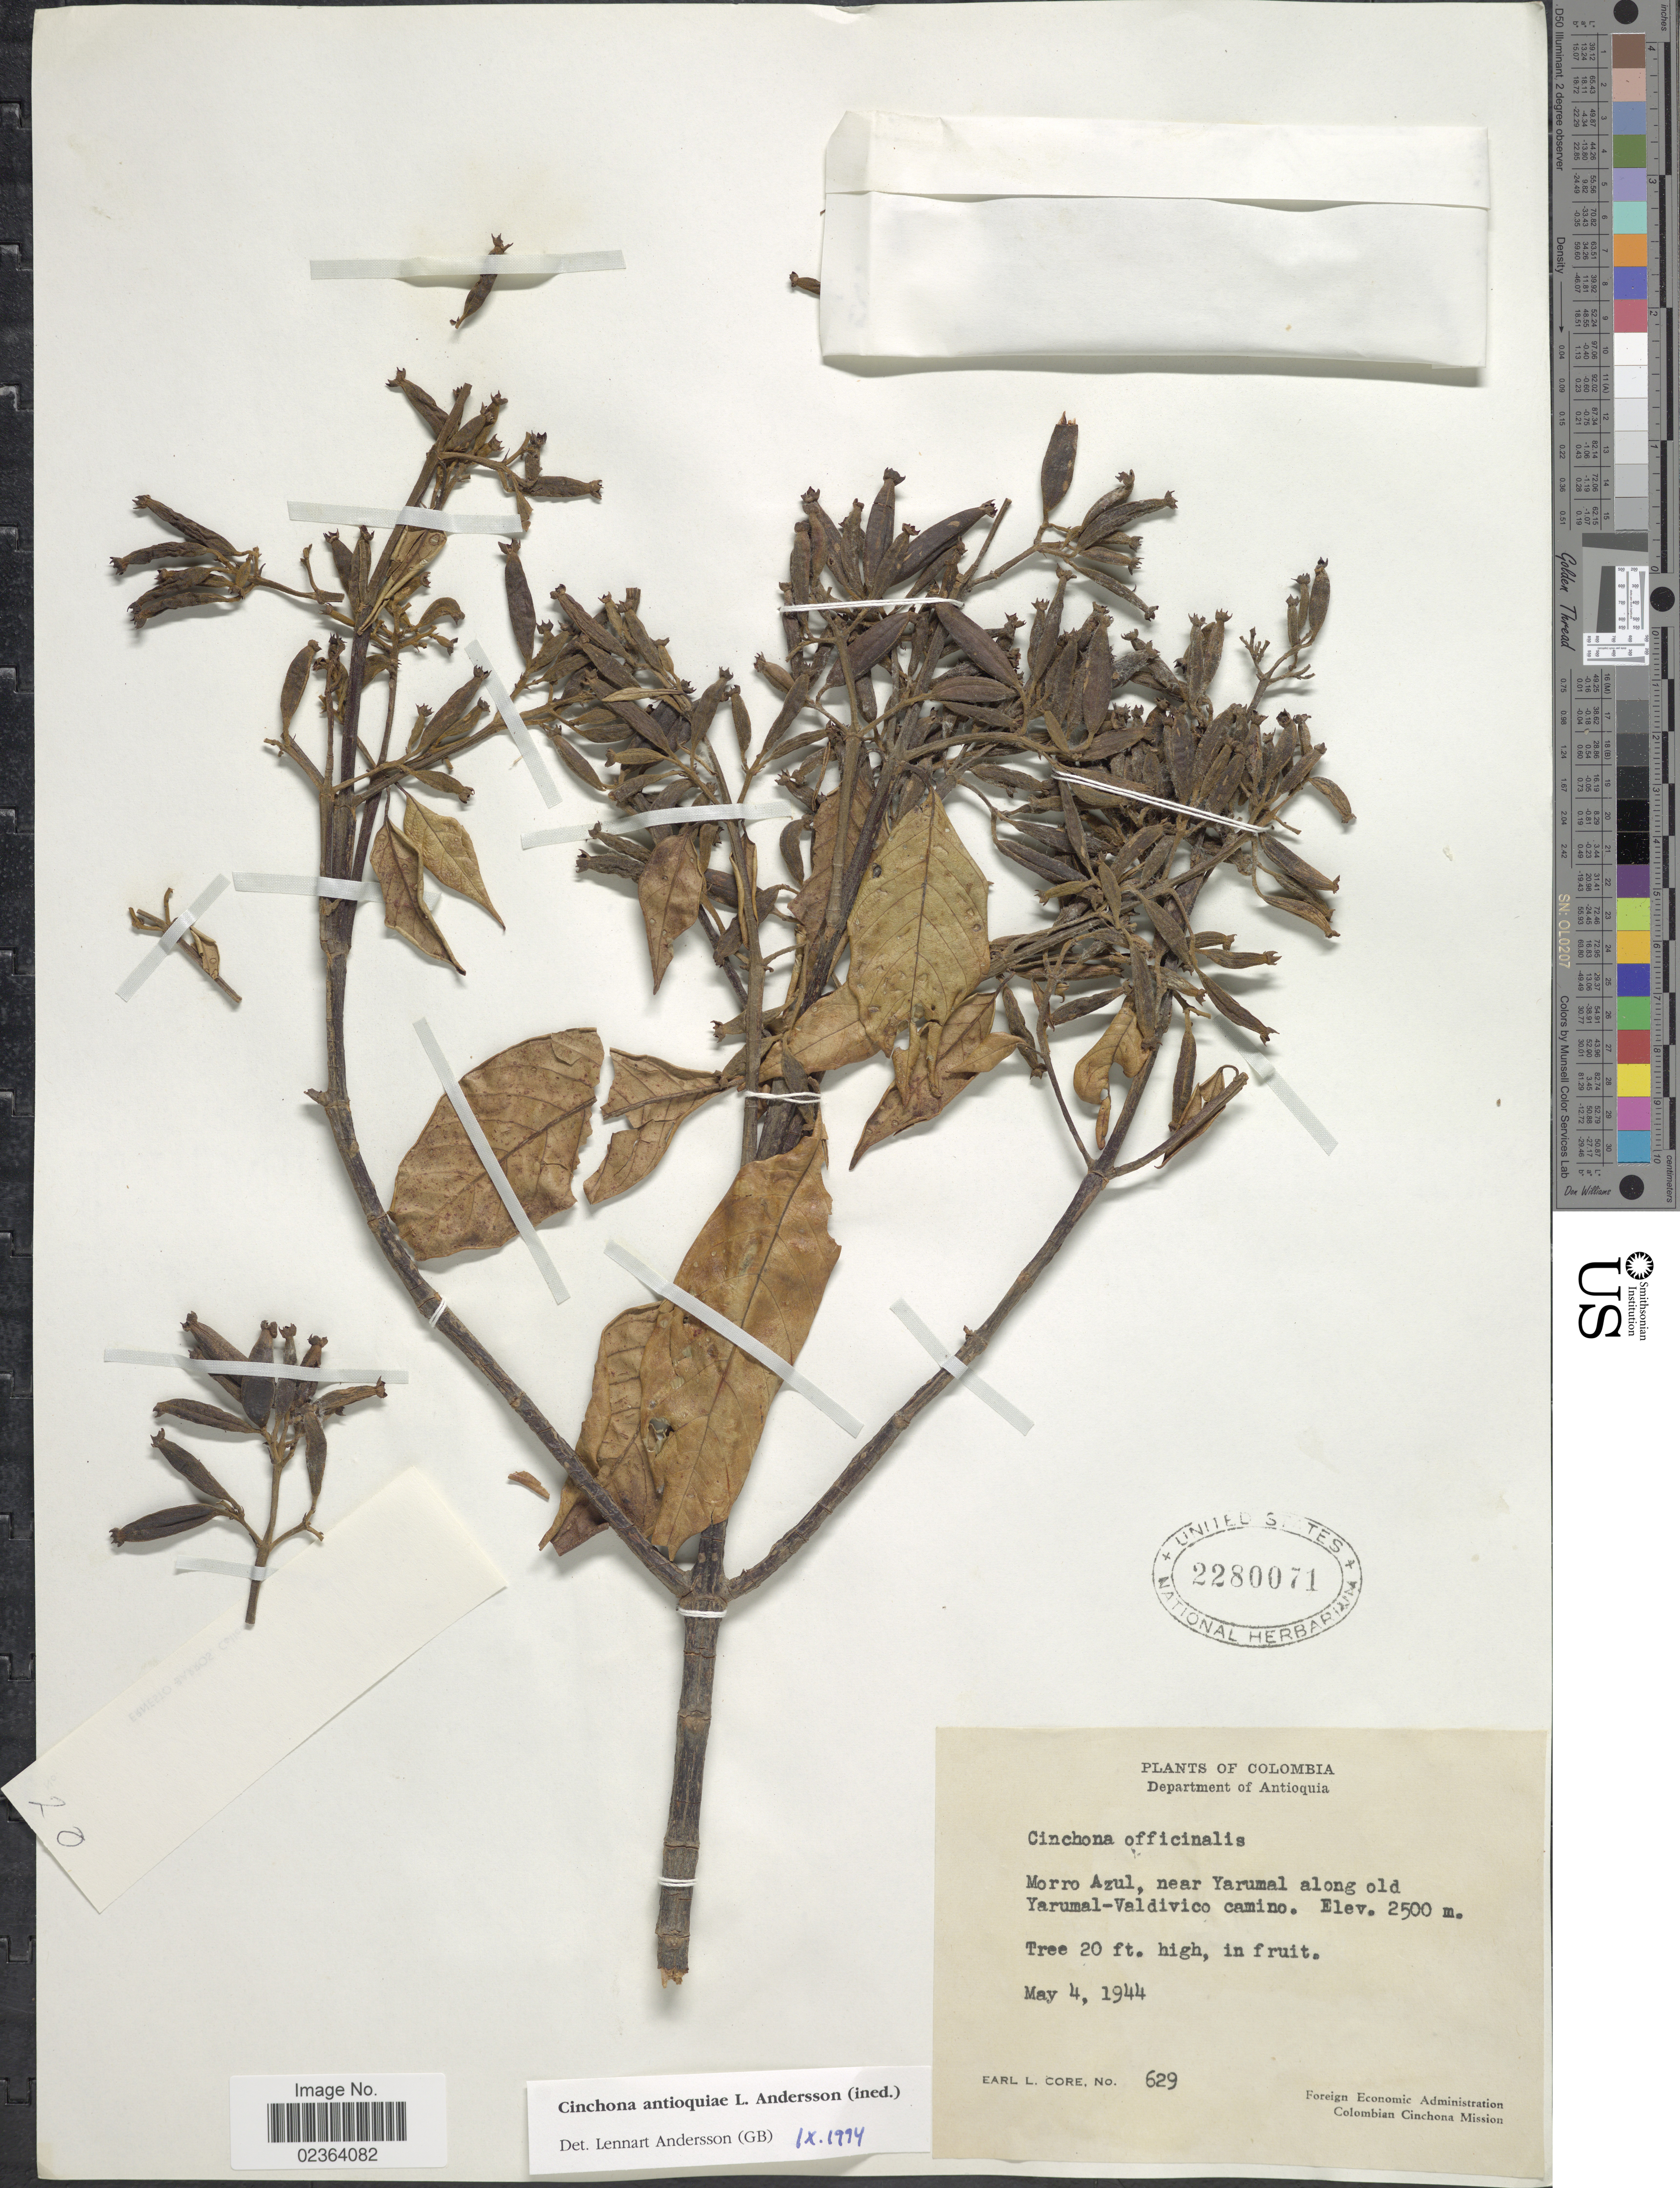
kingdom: Plantae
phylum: Tracheophyta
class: Magnoliopsida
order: Gentianales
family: Rubiaceae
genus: Cinchona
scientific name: Cinchona antioquiae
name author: L. Andersson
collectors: E. L. Core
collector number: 629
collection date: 1944-05-04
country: Colombia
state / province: Antioquia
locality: Department of Antioquia, Morro Azul, near Yarumal along old Yarumal-Valdivico camino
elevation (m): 2500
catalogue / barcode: US 2280071